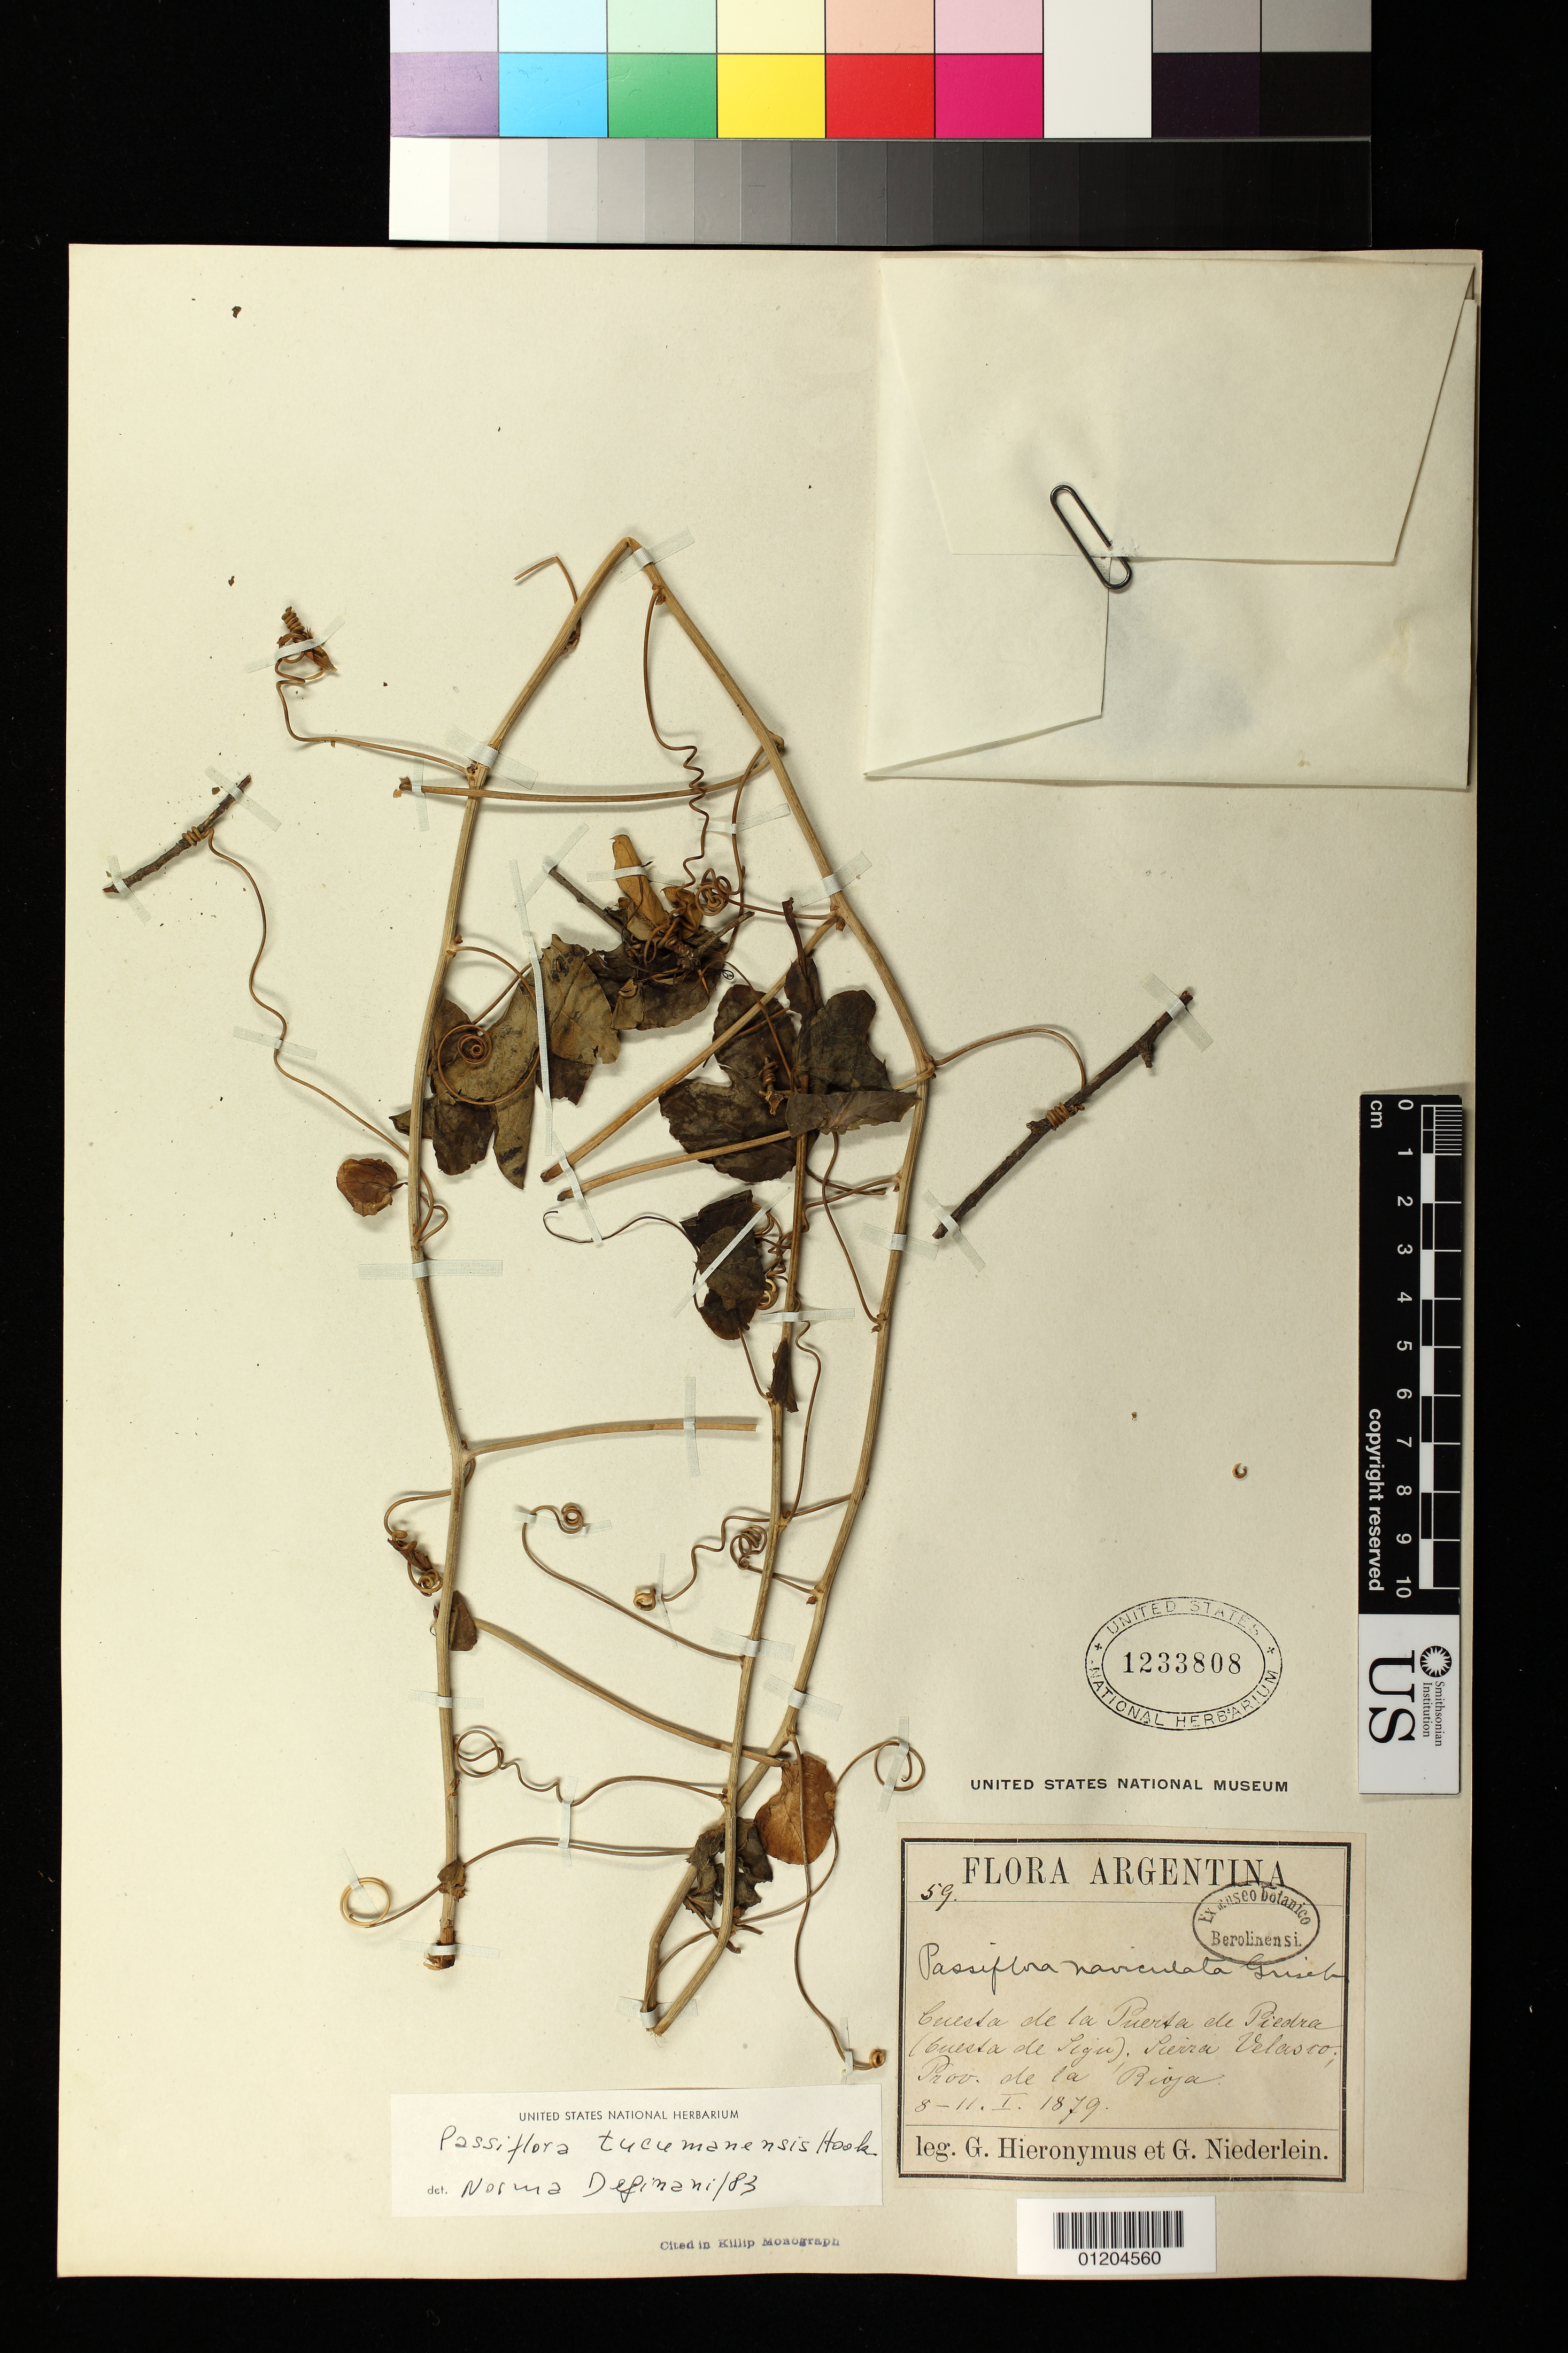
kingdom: Plantae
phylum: Tracheophyta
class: Magnoliopsida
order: Malpighiales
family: Passifloraceae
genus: Passiflora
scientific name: Passiflora tucumanensis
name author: Hook.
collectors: G. H. Hieronymus & G. Niederlein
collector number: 59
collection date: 1879-01-08/1879-01-11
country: Argentina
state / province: La Rioja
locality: Cuesta de la Puerta de Piedra (Cuesta de Sigu), Sierra Velasco.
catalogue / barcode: US 1233808